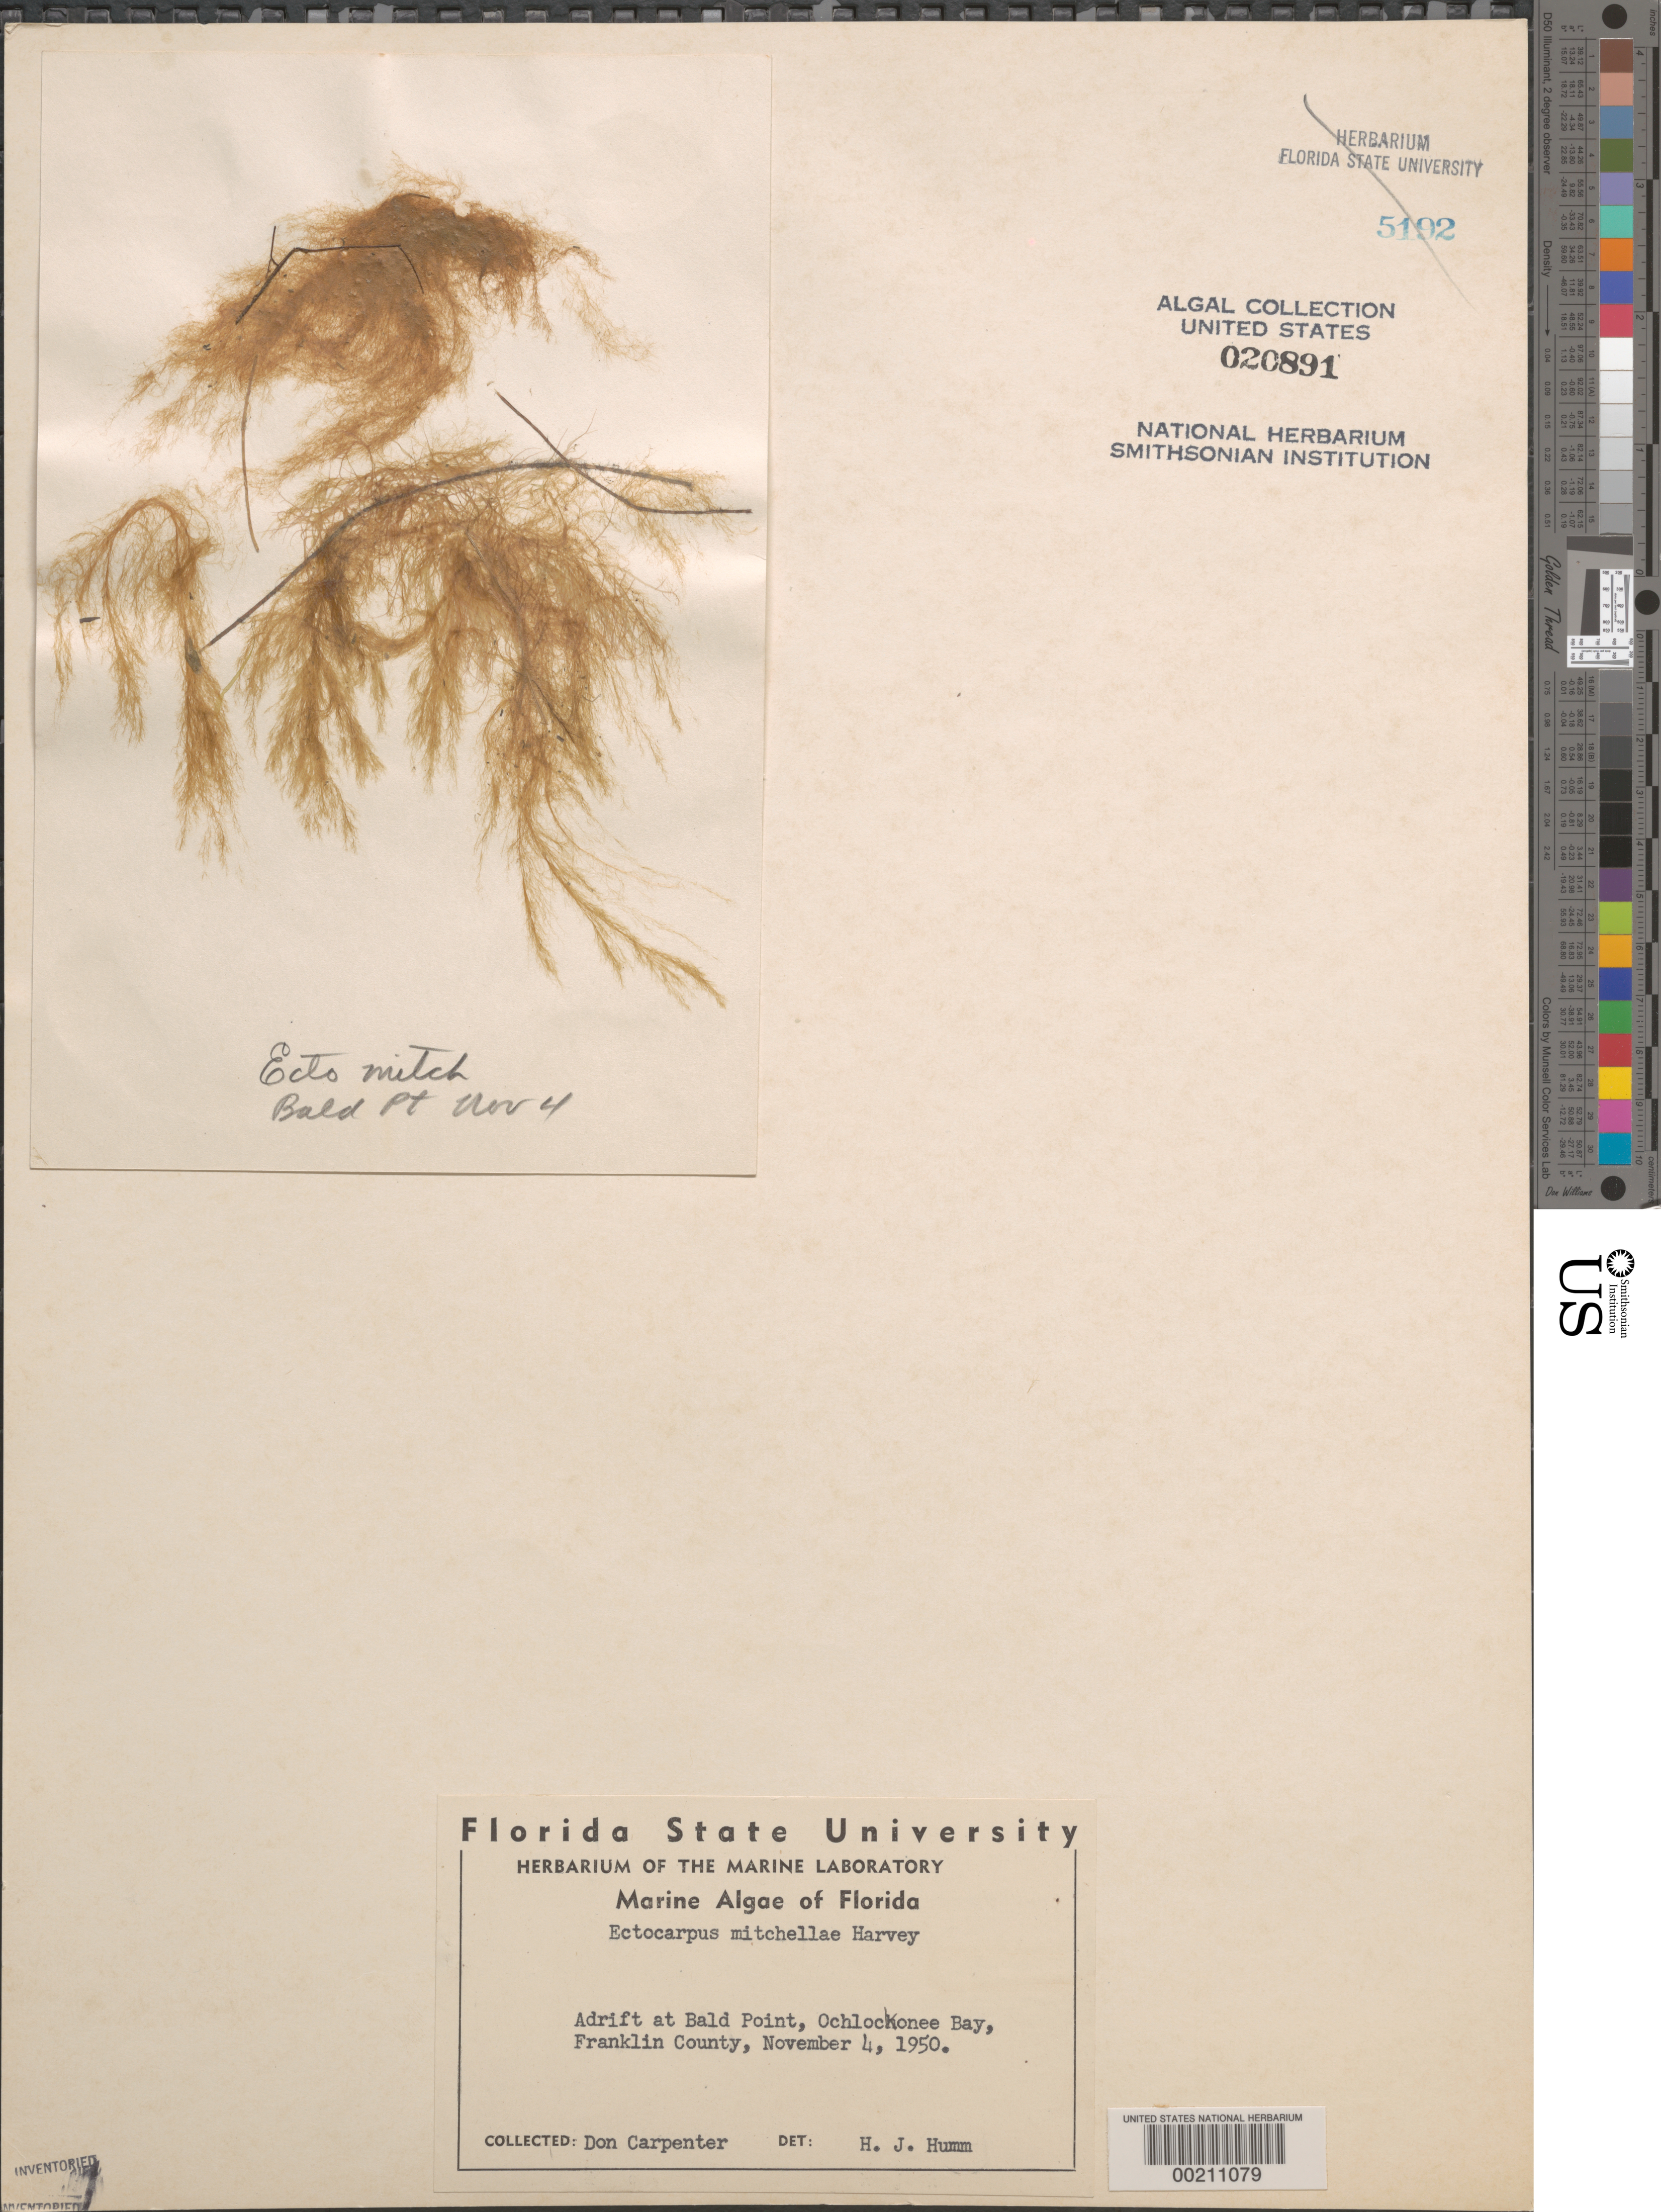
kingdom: Chromista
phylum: Ochrophyta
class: Phaeophyceae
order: Ectocarpales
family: Acinetosporaceae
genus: Feldmannia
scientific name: Feldmannia mitchelliae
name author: (Harv.) H.-S. Kim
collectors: D. Carpenter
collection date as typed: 04 Nov 1950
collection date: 1950-11-04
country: United States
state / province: Florida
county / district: Franklin County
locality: Bald Point, Ochlockonee Bay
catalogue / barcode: US 20891